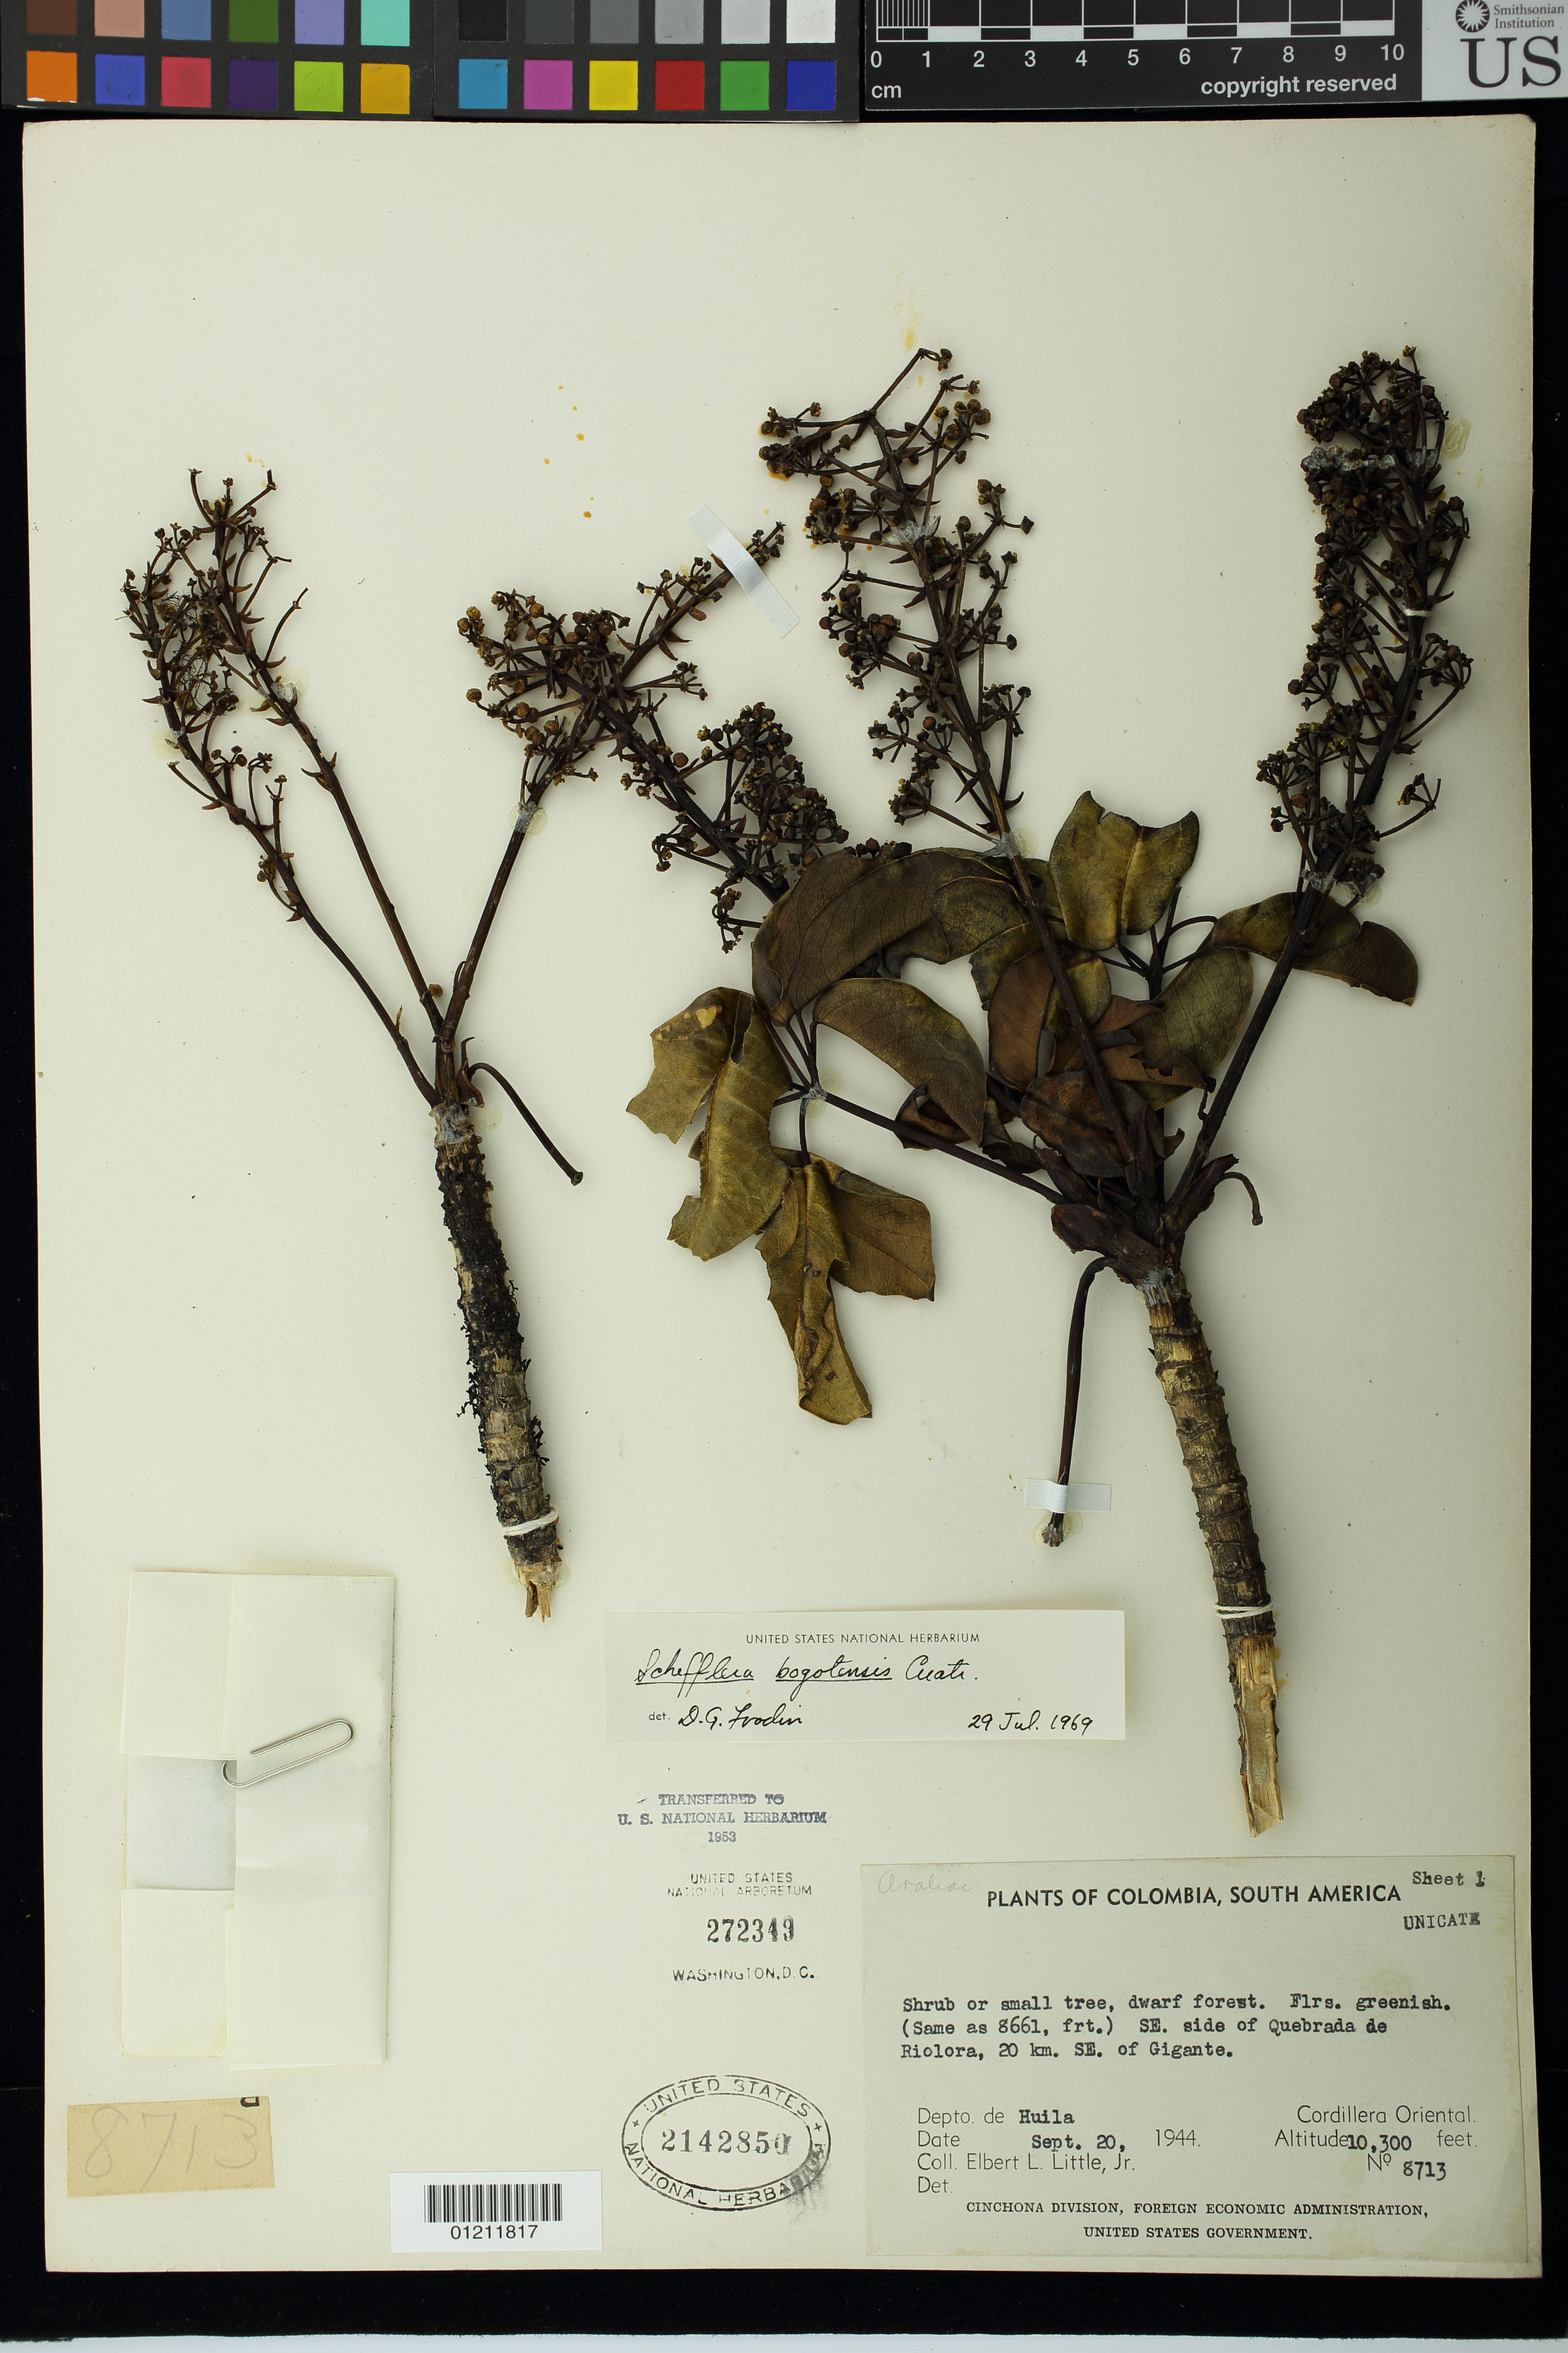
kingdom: Plantae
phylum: Tracheophyta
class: Magnoliopsida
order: Apiales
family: Araliaceae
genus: Schefflera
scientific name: Schefflera bogotensis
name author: Cuatrec.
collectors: E. L. Little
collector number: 8713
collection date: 1944-09-20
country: Colombia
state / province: Huila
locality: Cordillera Oriental. Dwarf forest. SE side of Quebrada de Riolora, 20 km. SE. of Gigante.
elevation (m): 3139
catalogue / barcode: US 2142850